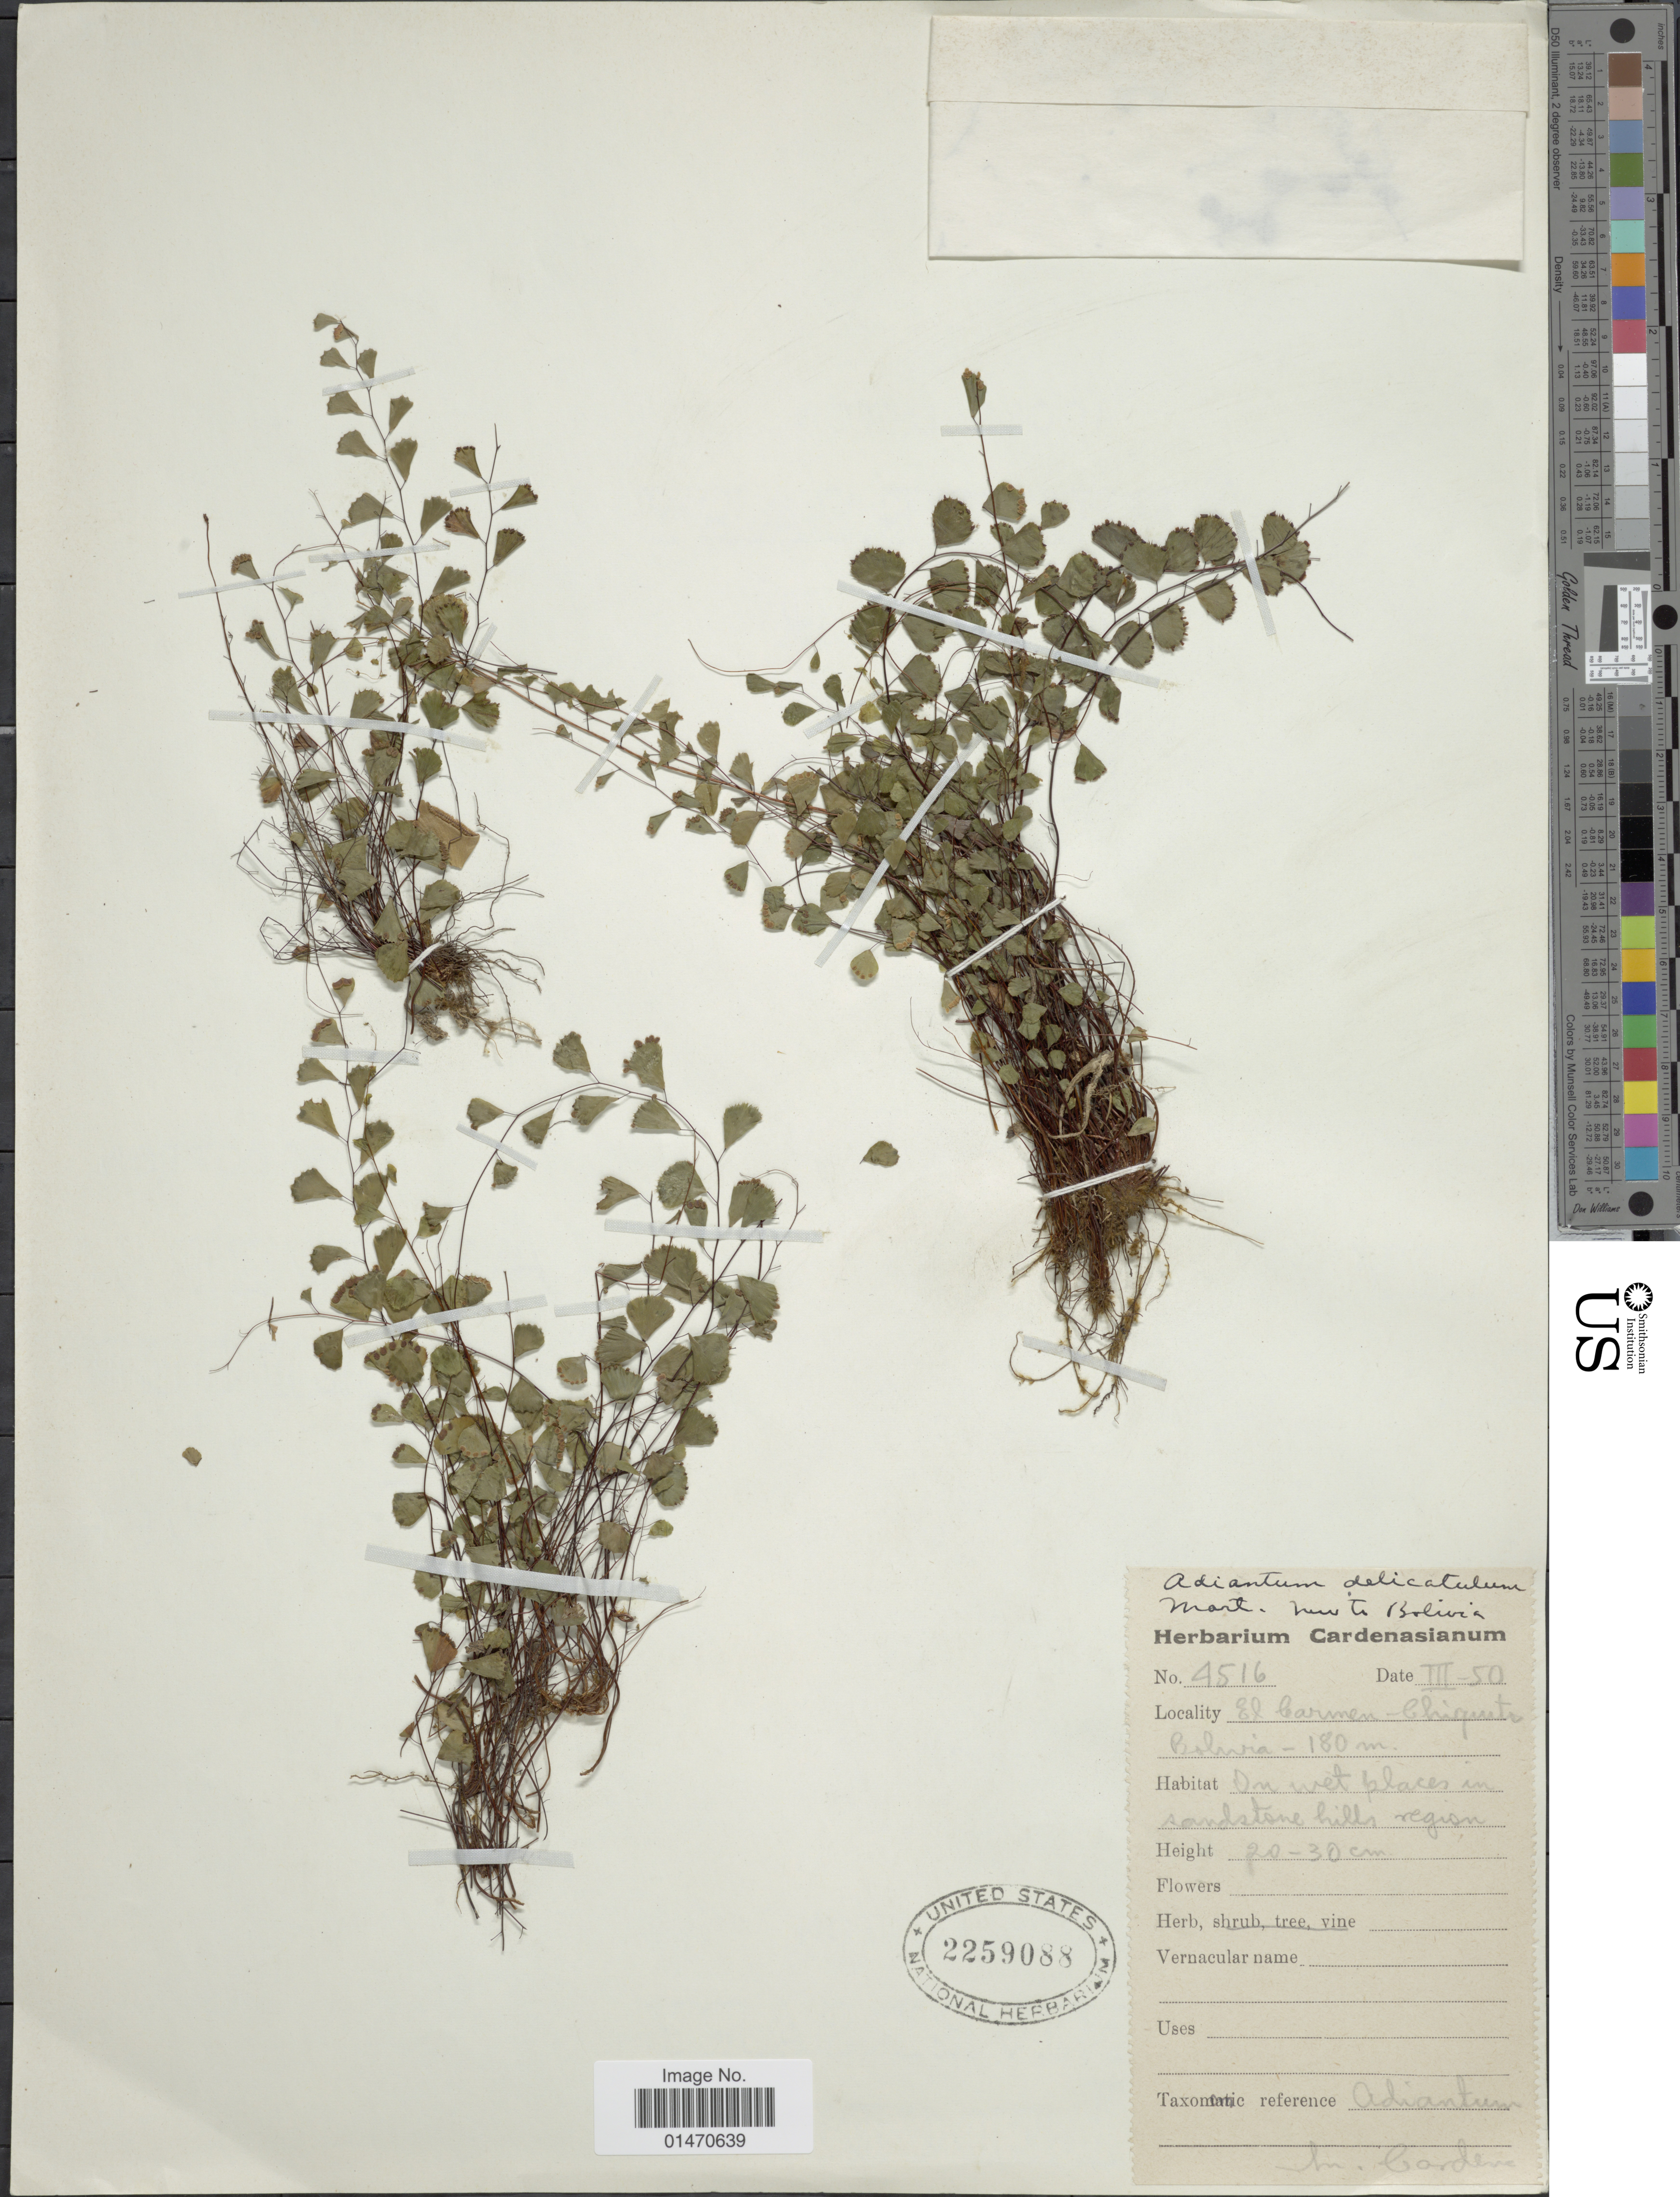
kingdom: Plantae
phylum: Tracheophyta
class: Polypodiopsida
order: Polypodiales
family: Pteridaceae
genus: Adiantum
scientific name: Adiantum lunulatum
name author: Burm. f.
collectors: ex herb. Cardenasianum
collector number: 4516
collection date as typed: Transcribed d/m/y: /3/50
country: Bolivia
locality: El Carmen Chiquito Bolivia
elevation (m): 180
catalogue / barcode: US 2259088